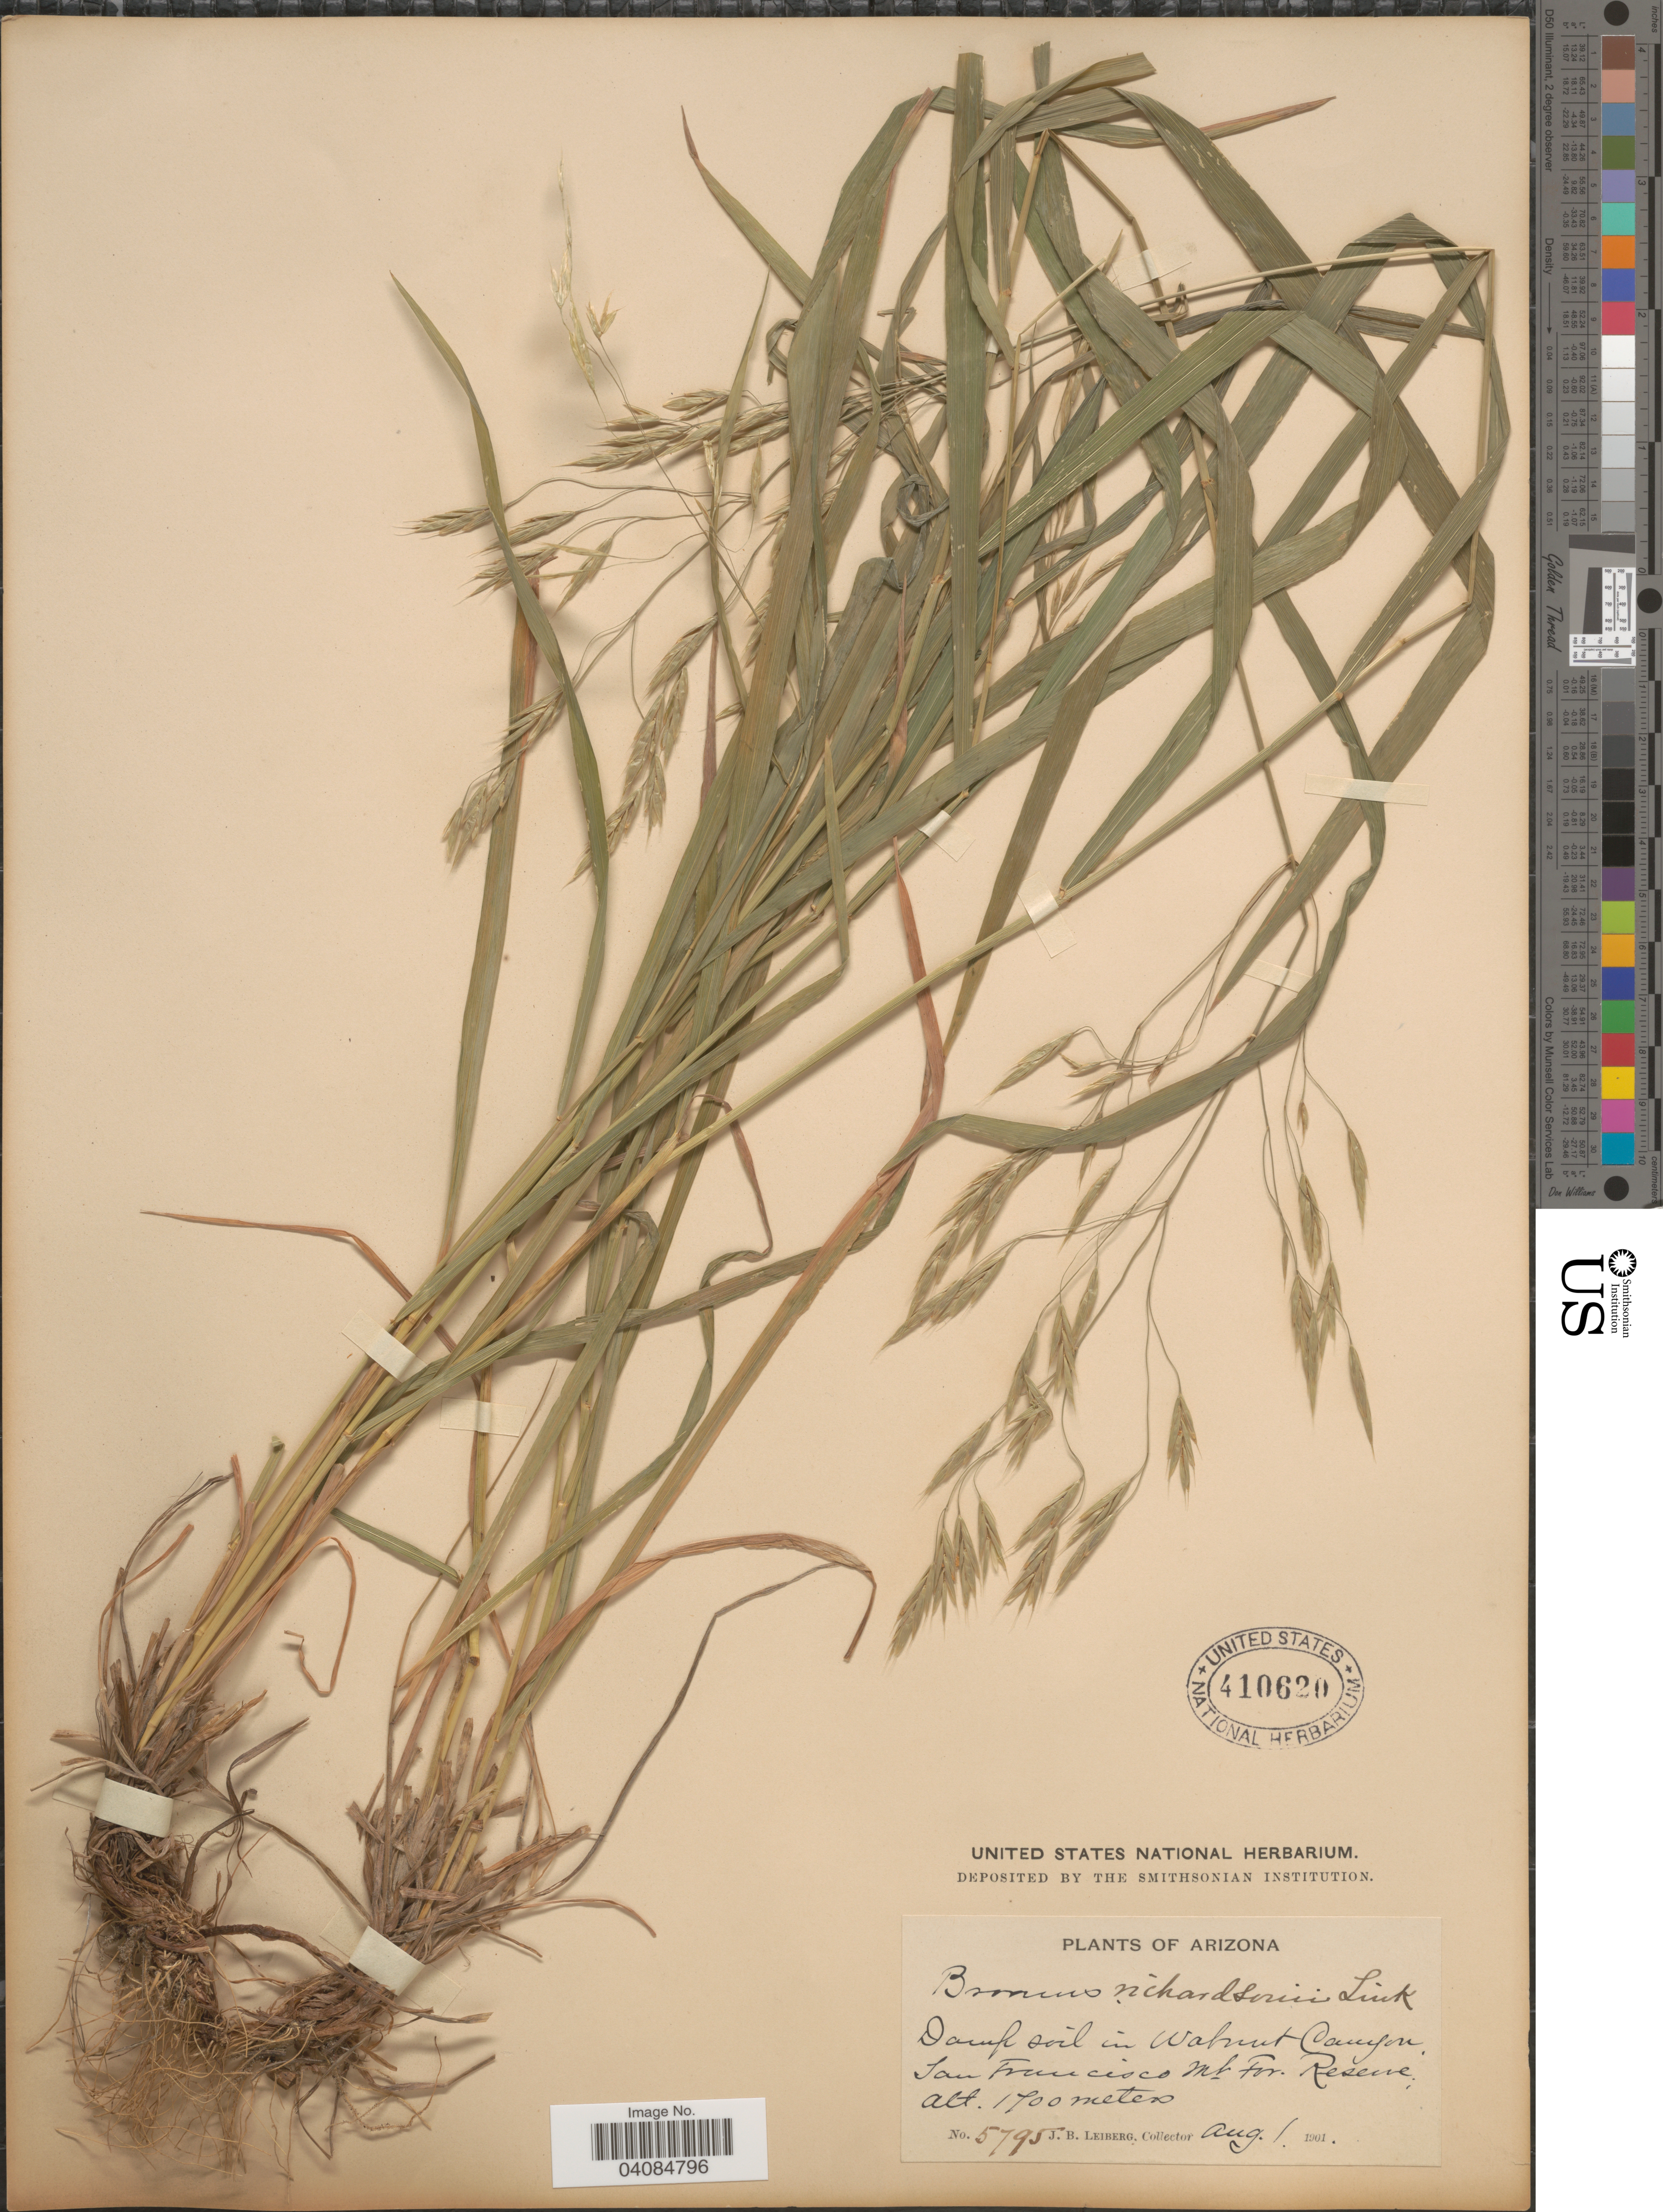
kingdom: Plantae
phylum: Tracheophyta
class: Liliopsida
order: Poales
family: Poaceae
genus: Bromus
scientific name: Bromus richardsonii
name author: Link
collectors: J. B. Leiberg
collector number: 5795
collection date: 1901-08-01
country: United States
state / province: Arizona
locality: Damp soil in Walnut Canyon, San Francisco Mt. For. Reserve.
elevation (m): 1700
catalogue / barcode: US 410620